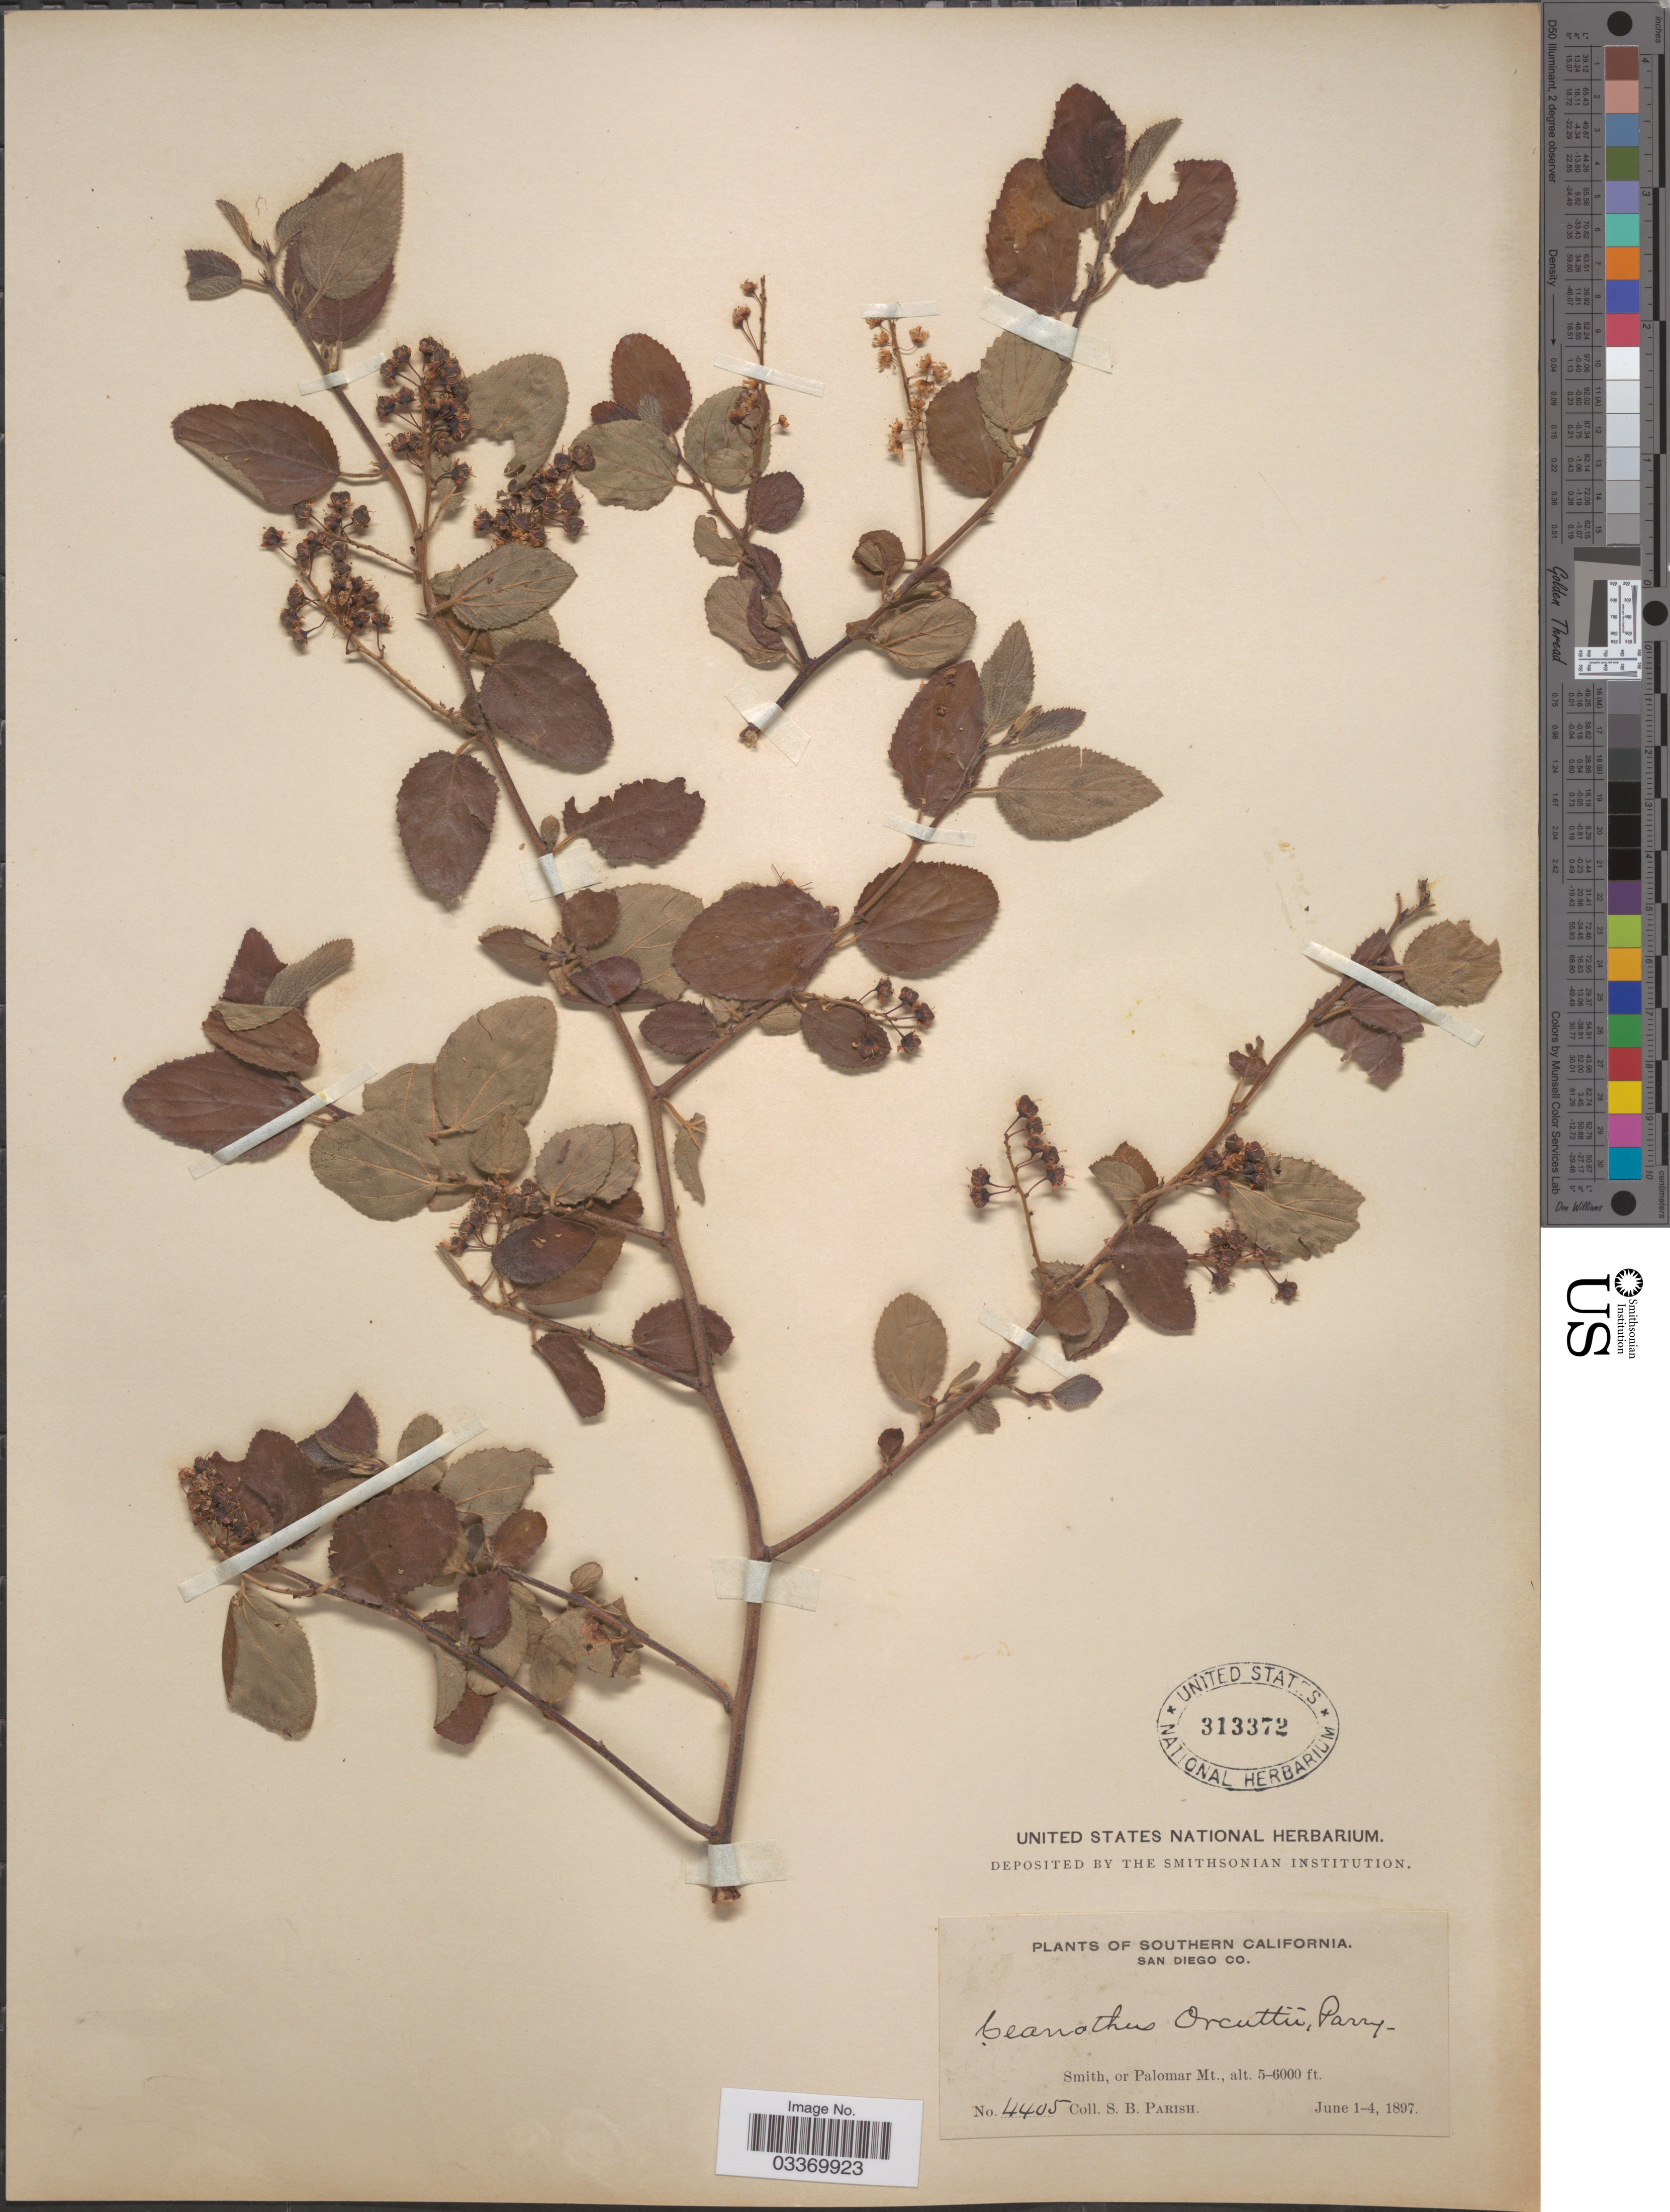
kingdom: Plantae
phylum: Tracheophyta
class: Magnoliopsida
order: Rosales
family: Rhamnaceae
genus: Ceanothus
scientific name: Ceanothus orcuttii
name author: Parry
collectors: S. B. Parish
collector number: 4405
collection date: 1897-06-01/1897-06-04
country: United States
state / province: California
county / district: San Diego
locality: Southern California. San Diego Co. Smith, or Palomar Mt.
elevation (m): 1524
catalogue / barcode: US 313372